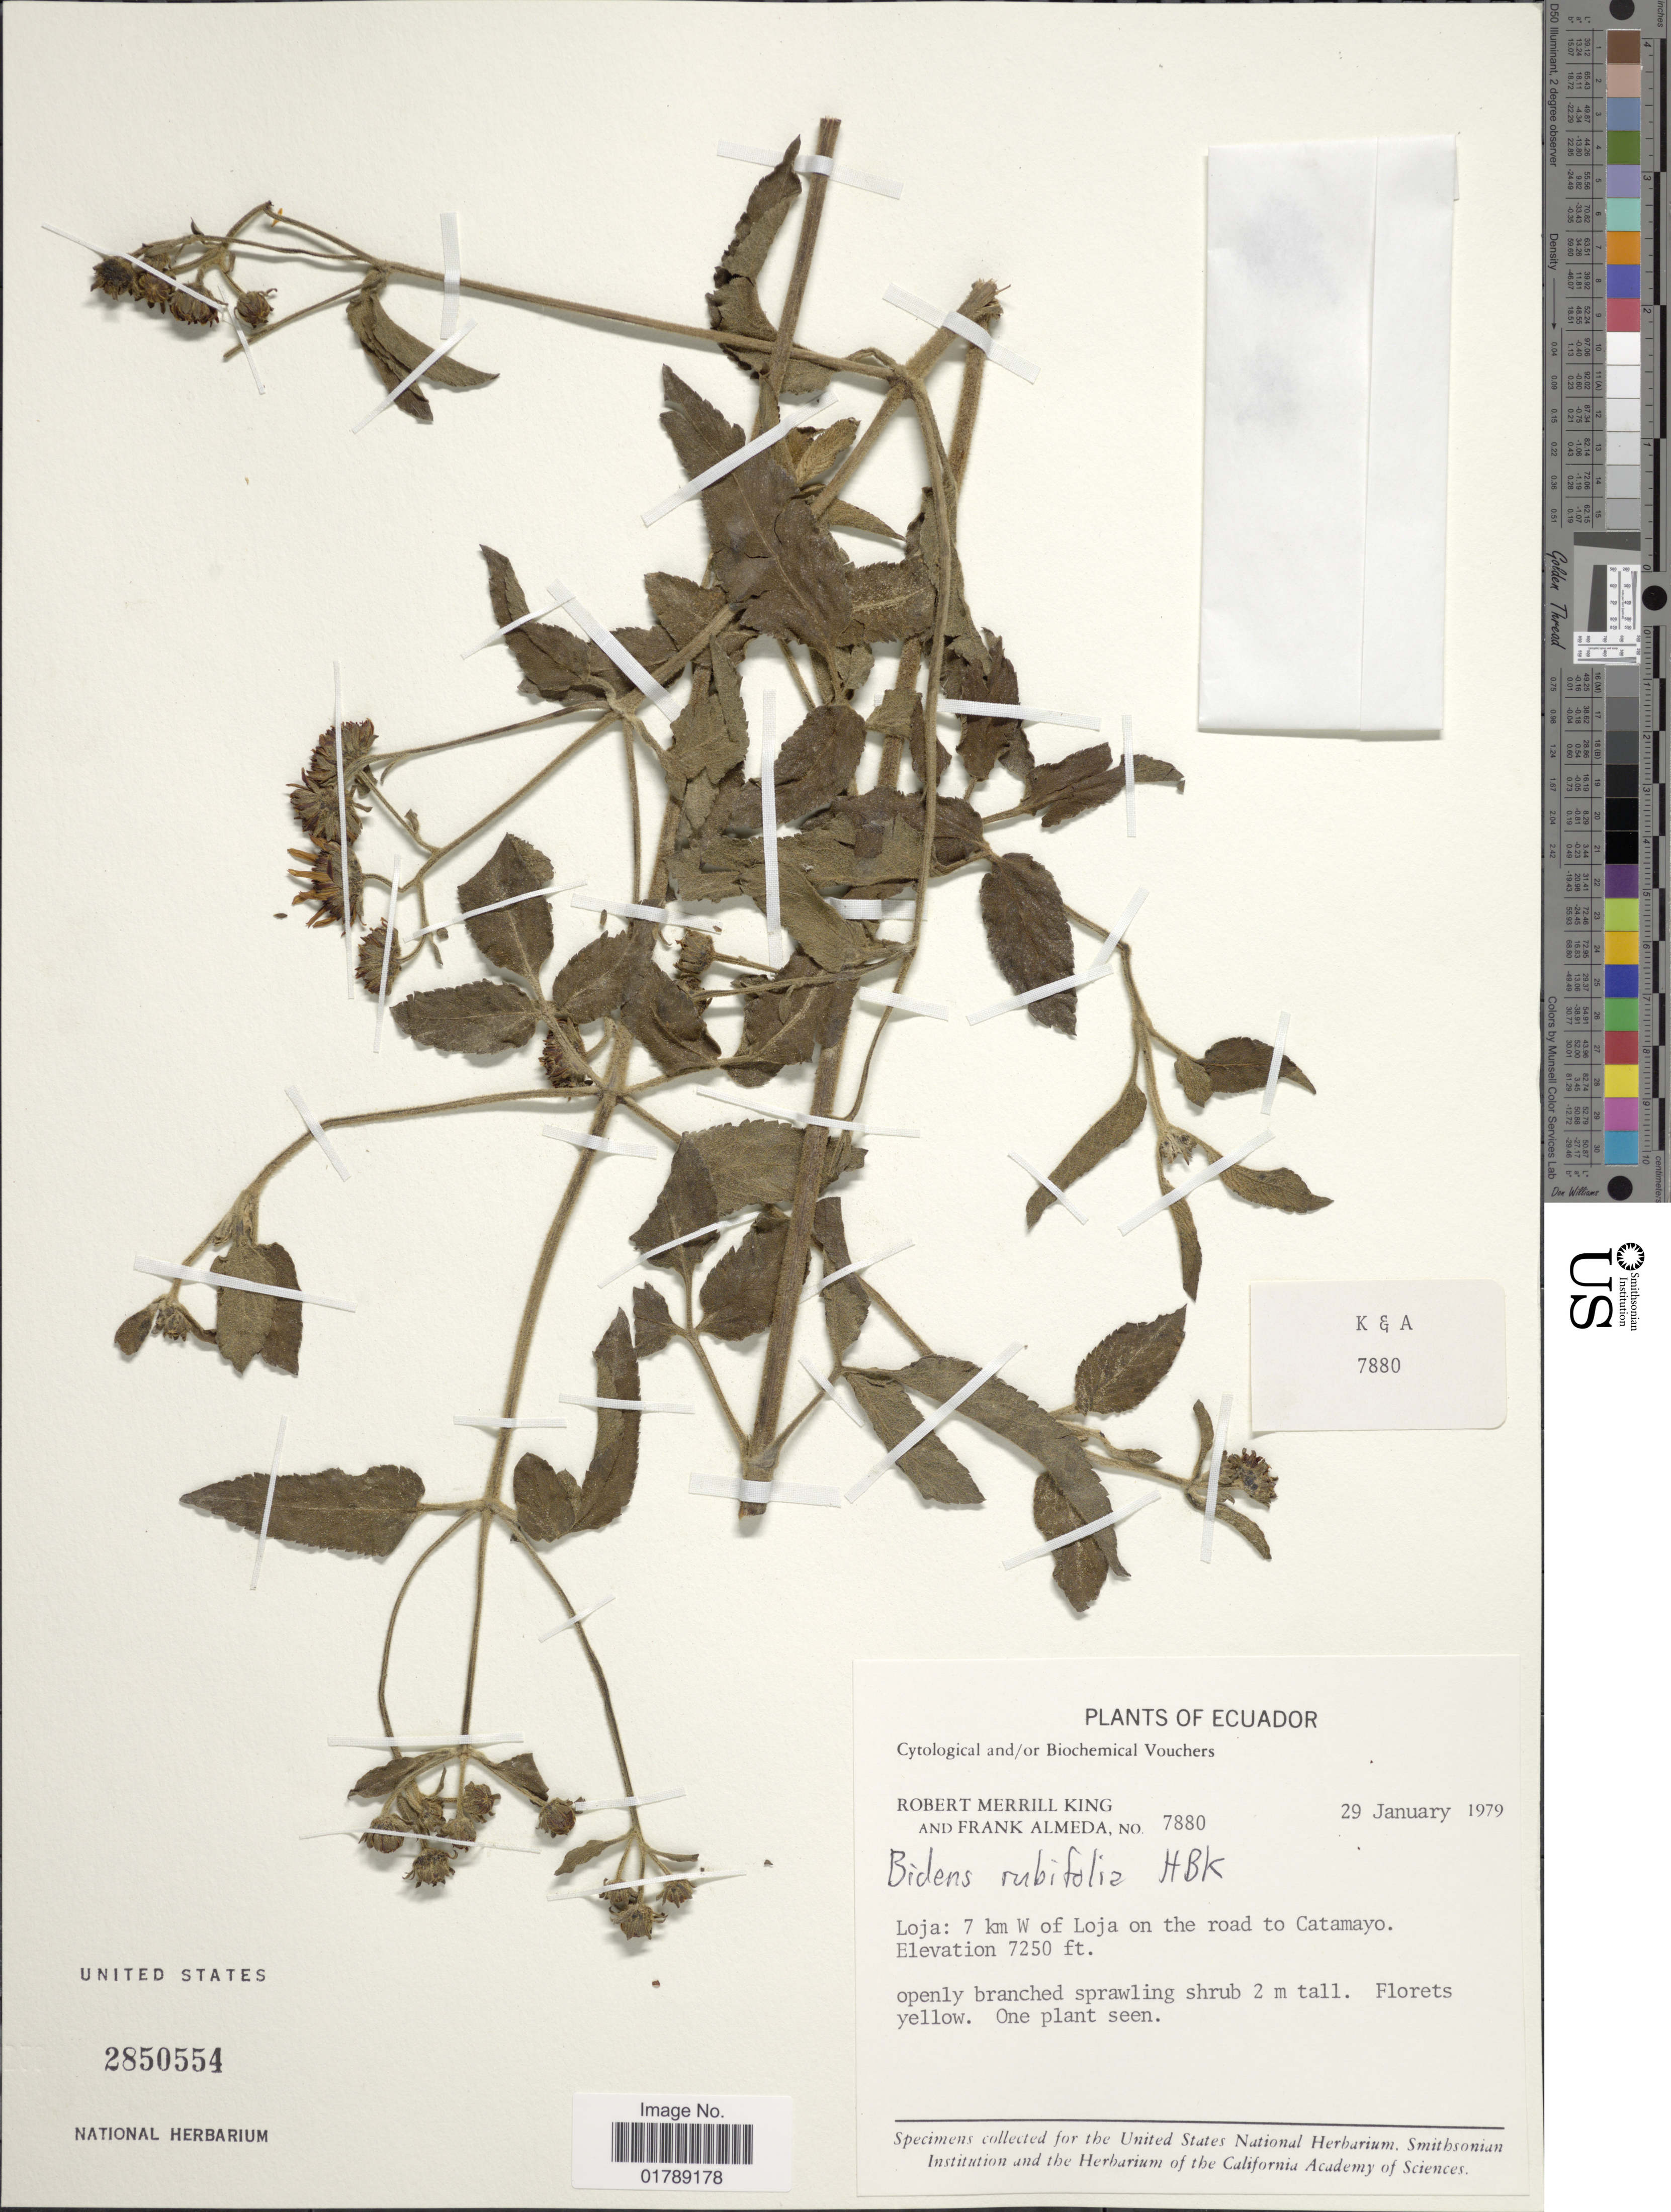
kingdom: Plantae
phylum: Tracheophyta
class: Magnoliopsida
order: Asterales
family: Asteraceae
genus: Bidens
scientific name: Bidens squarrosa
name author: Kunth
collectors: R. M. King & F. Almeda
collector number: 7880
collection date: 1979-01-29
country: Ecuador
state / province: Loja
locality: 7 km W of Loja on the road to Catamayo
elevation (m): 2210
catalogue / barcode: US 2850554